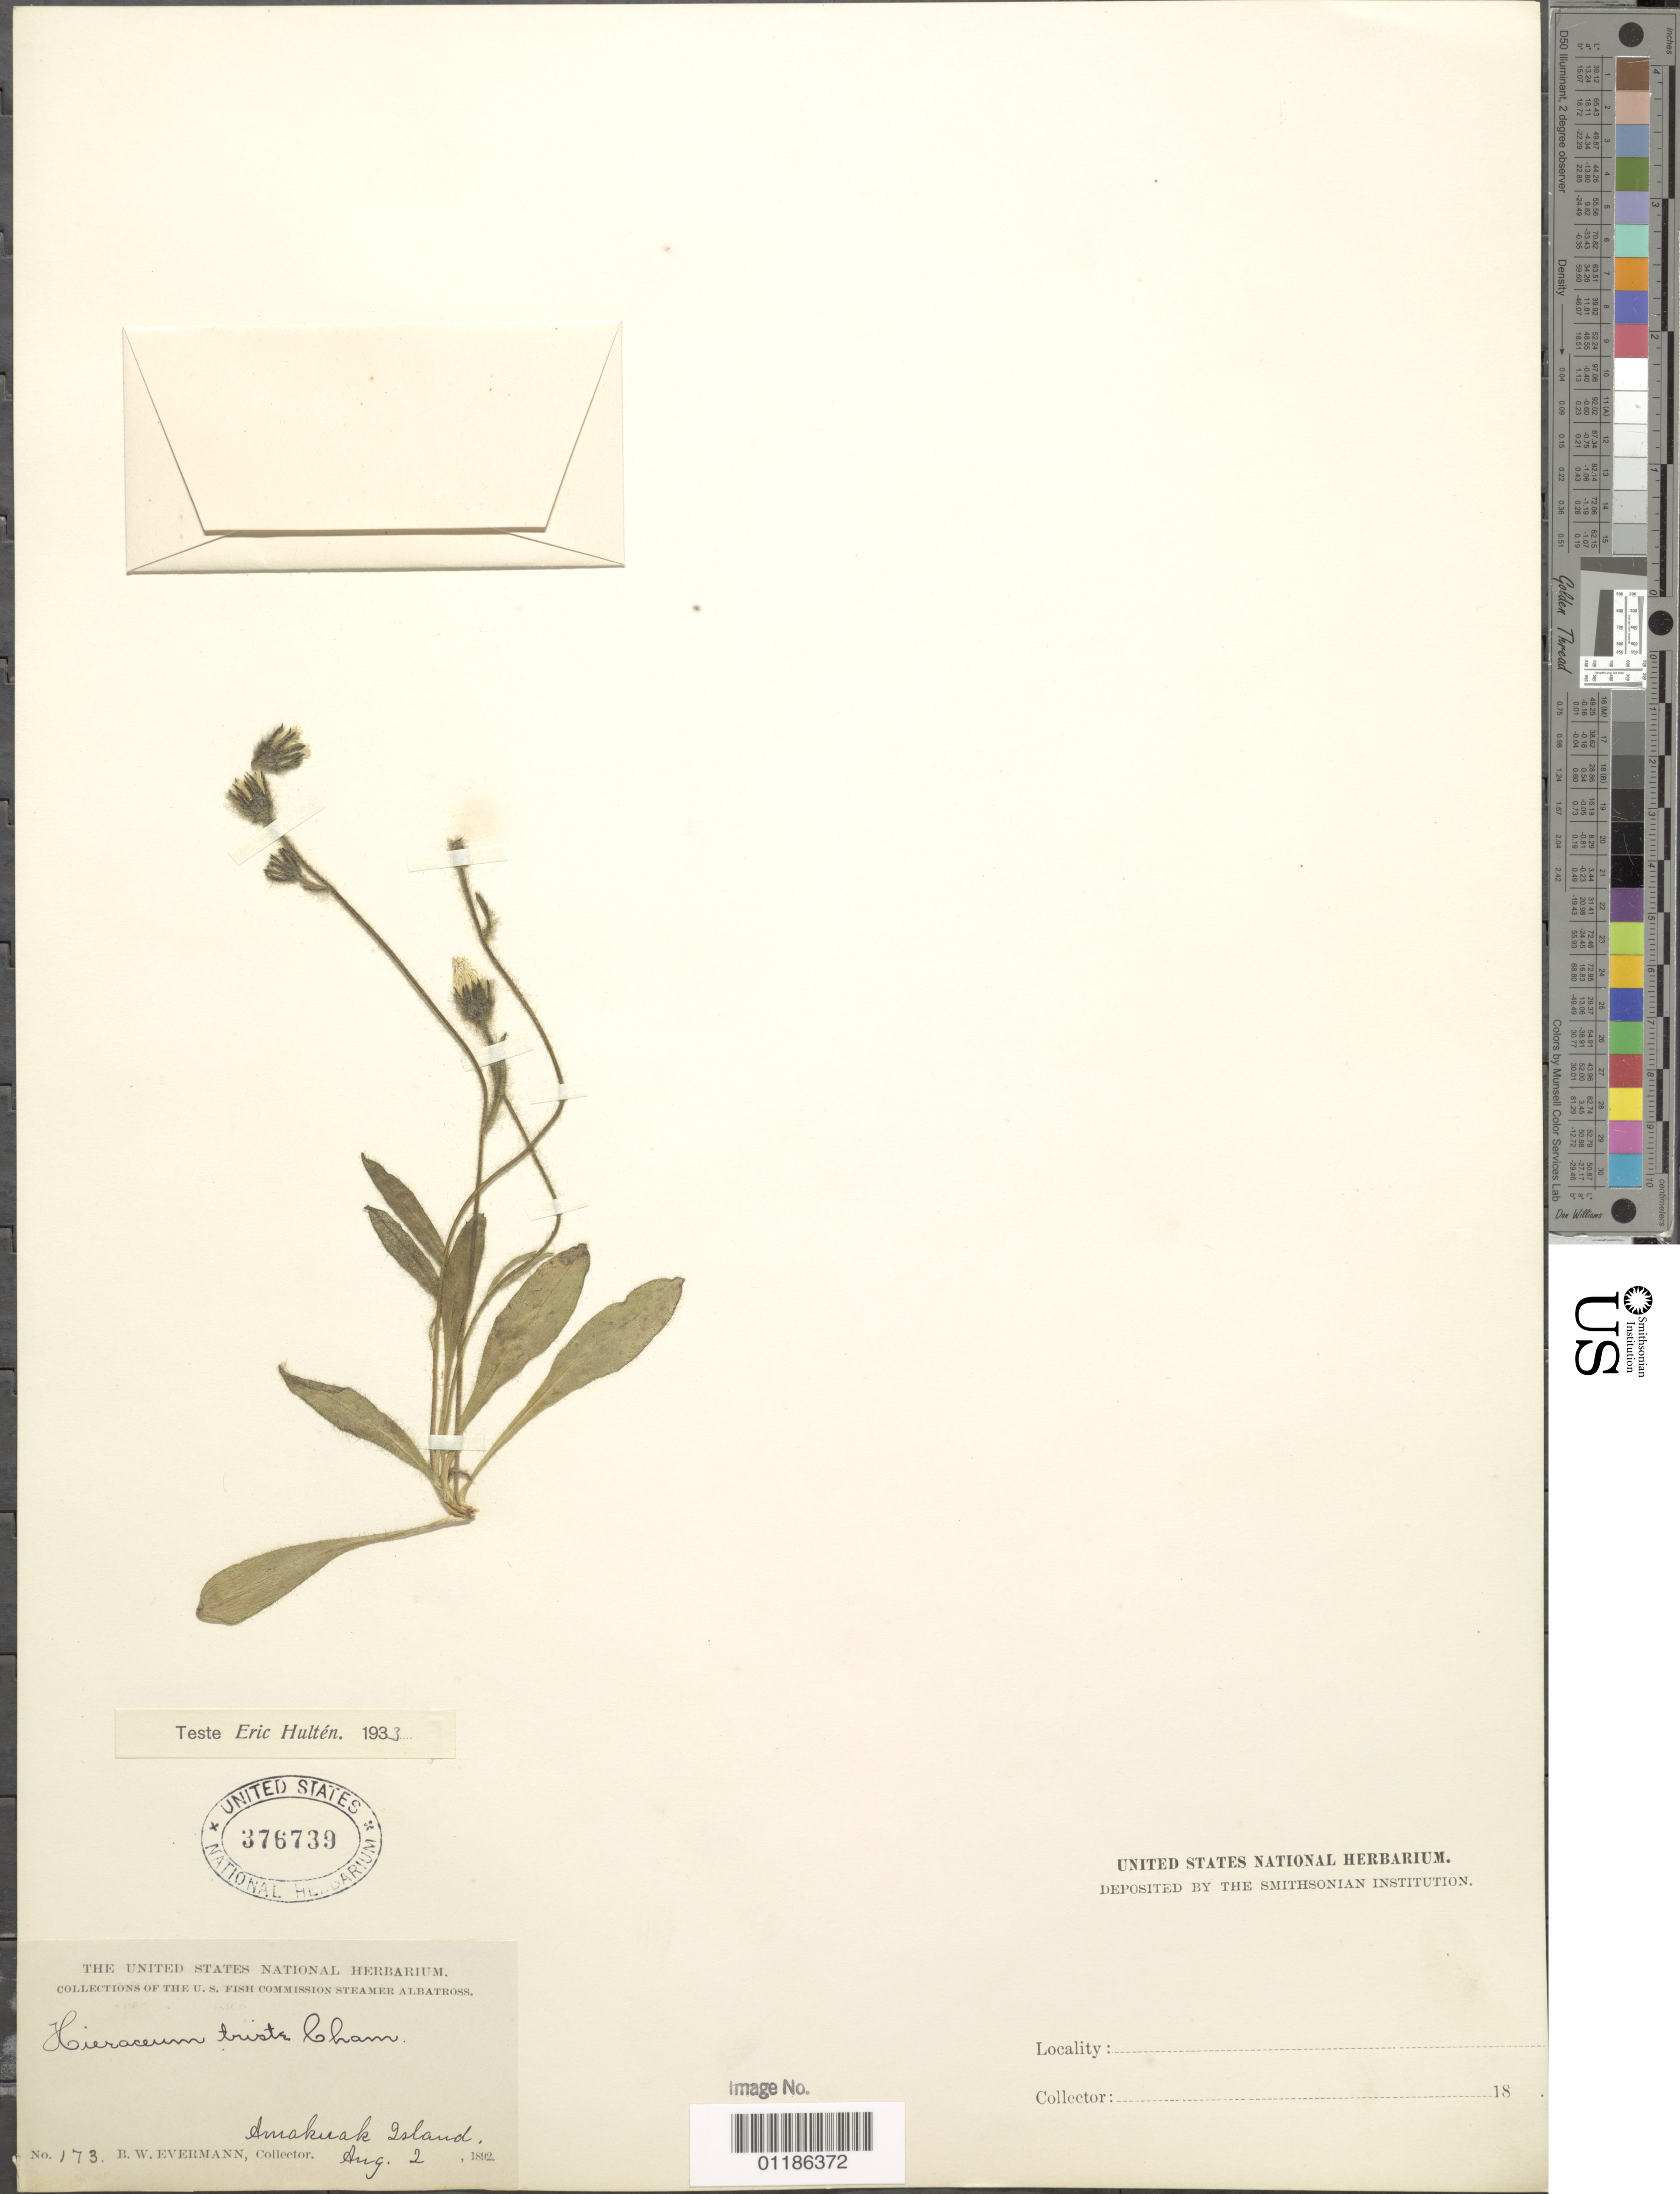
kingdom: Plantae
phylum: Tracheophyta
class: Magnoliopsida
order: Asterales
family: Asteraceae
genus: Hieracium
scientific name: Hieracium triste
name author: Willd. ex Spreng.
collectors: B. W. Evermann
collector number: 173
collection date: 1892-08-02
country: United States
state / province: Alaska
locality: Amakuak Island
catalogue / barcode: US 376739